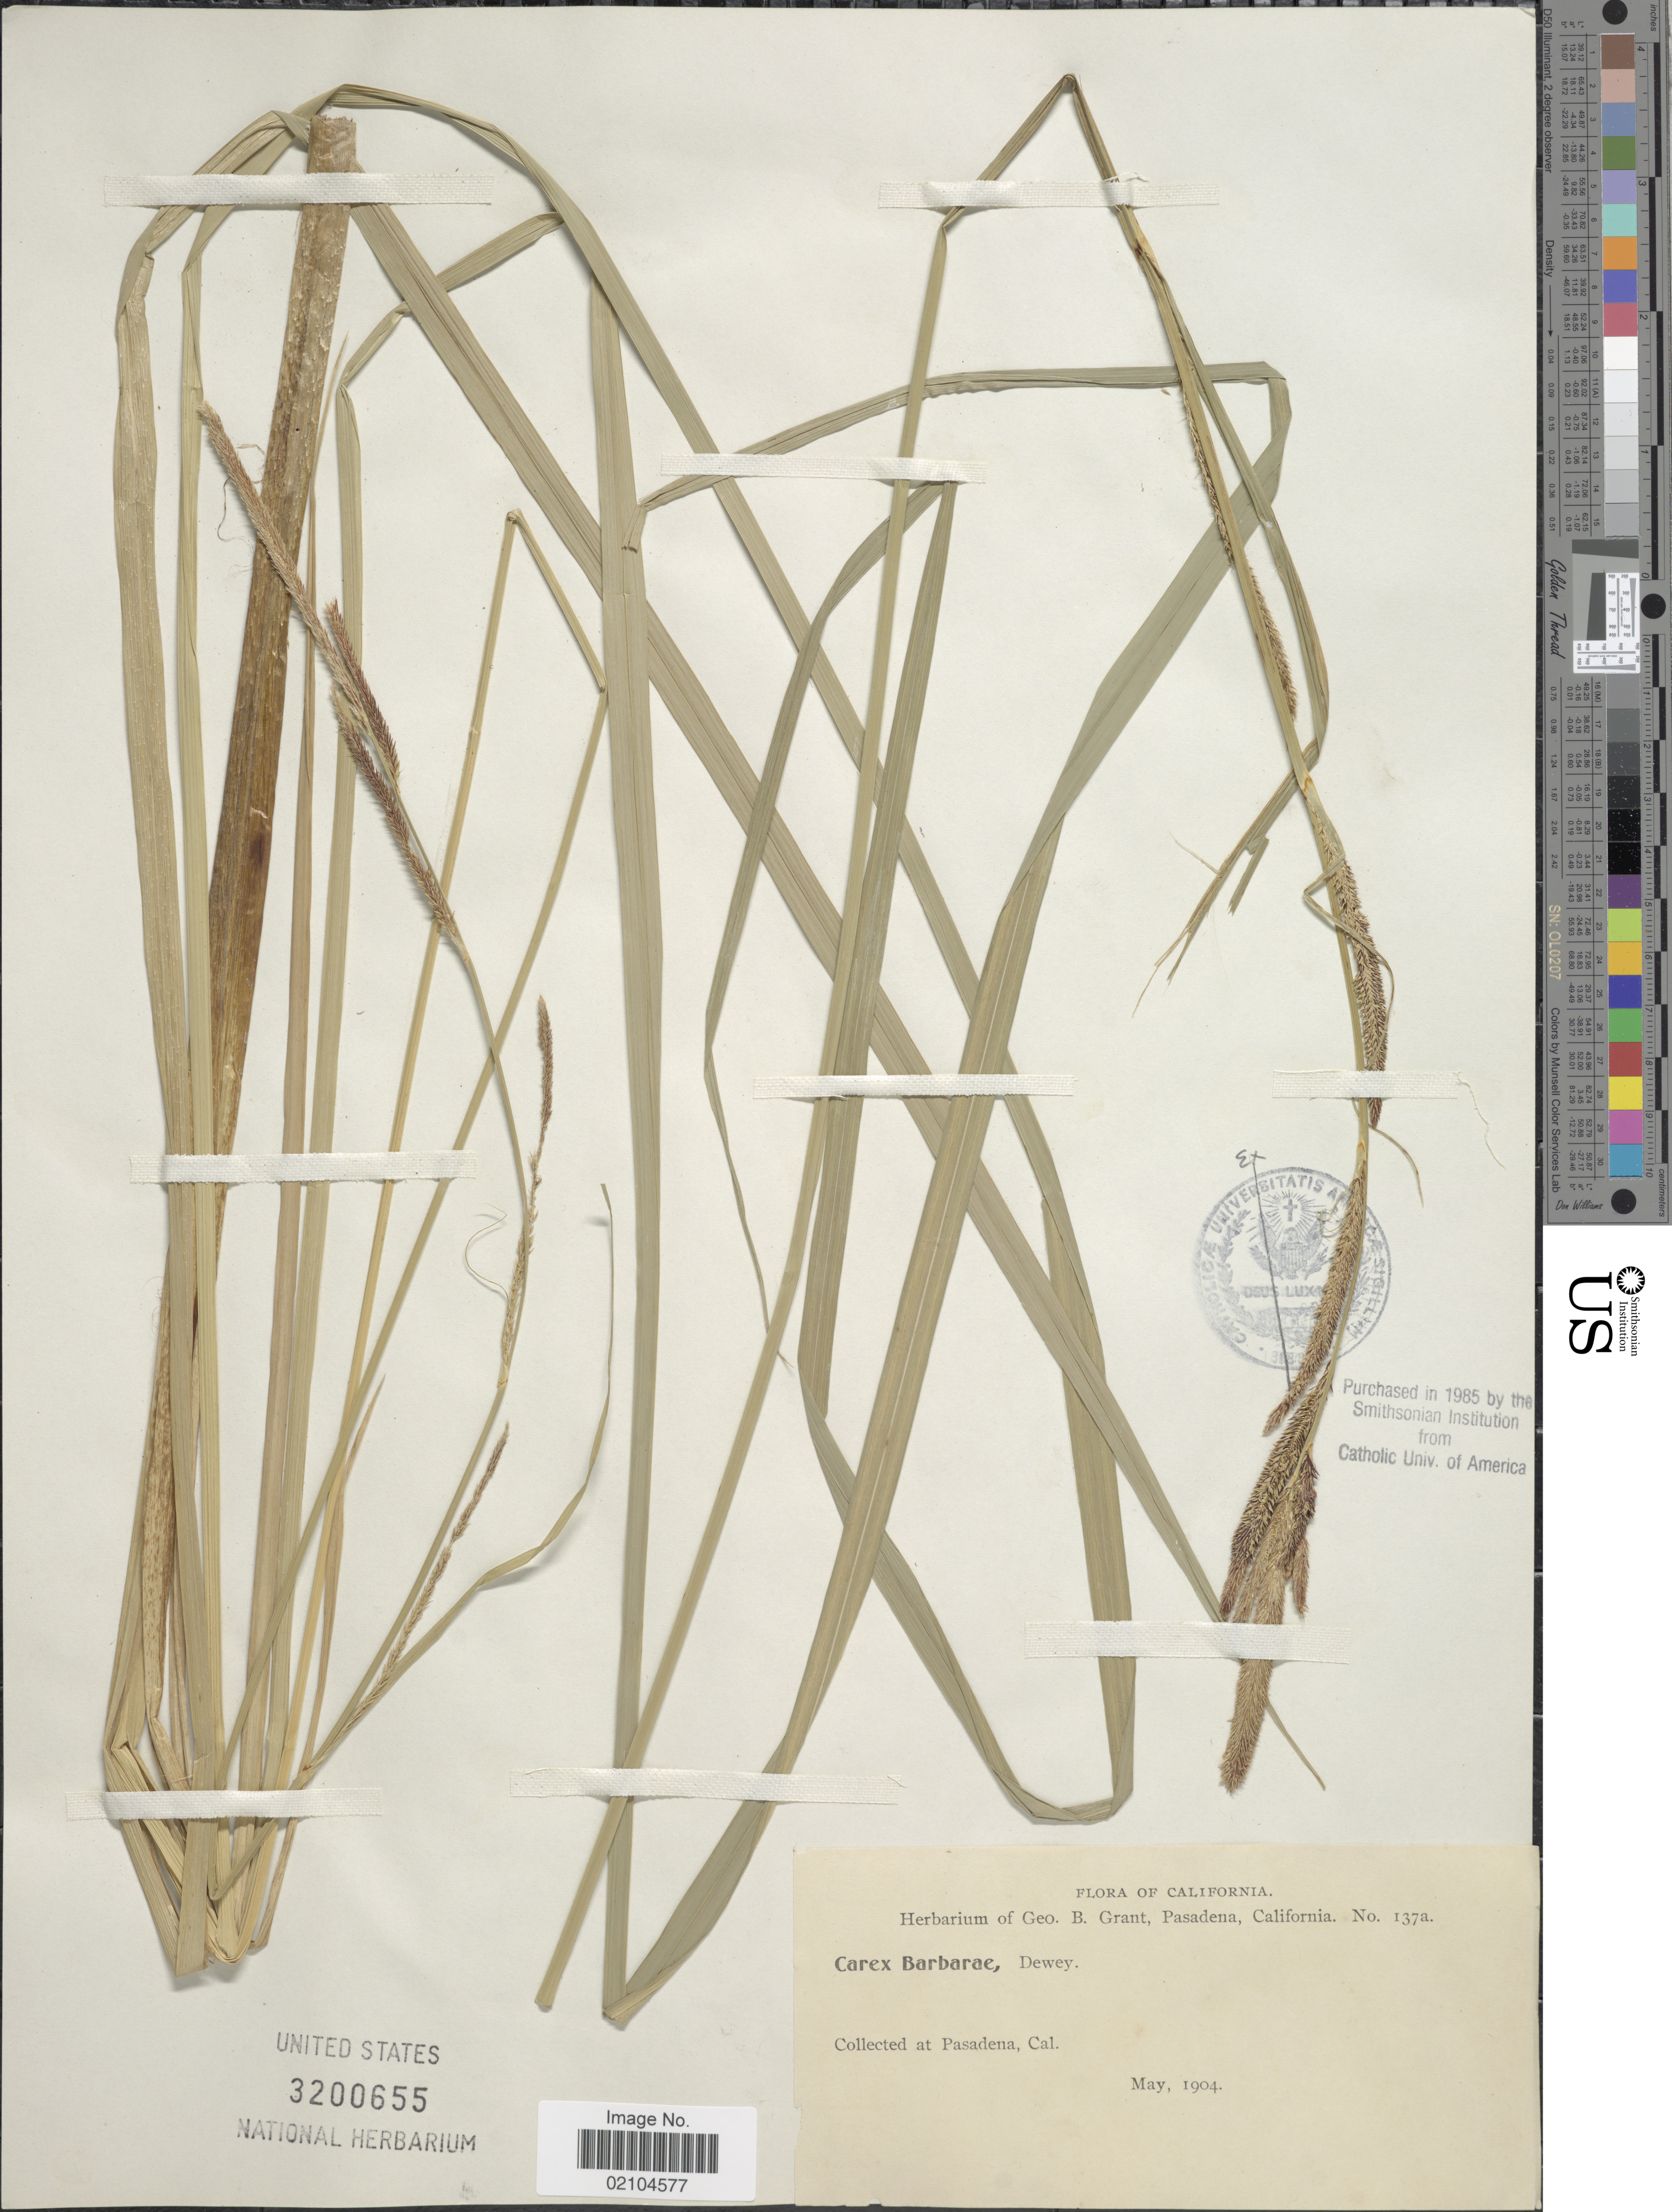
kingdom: Plantae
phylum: Tracheophyta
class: Liliopsida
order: Poales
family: Cyperaceae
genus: Carex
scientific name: Carex barbarae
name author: Dewey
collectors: ex herb. G. B. Grant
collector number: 137a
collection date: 1904-05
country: United States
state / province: California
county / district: Los Angeles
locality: Pasadena, Cal.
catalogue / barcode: US 3200655